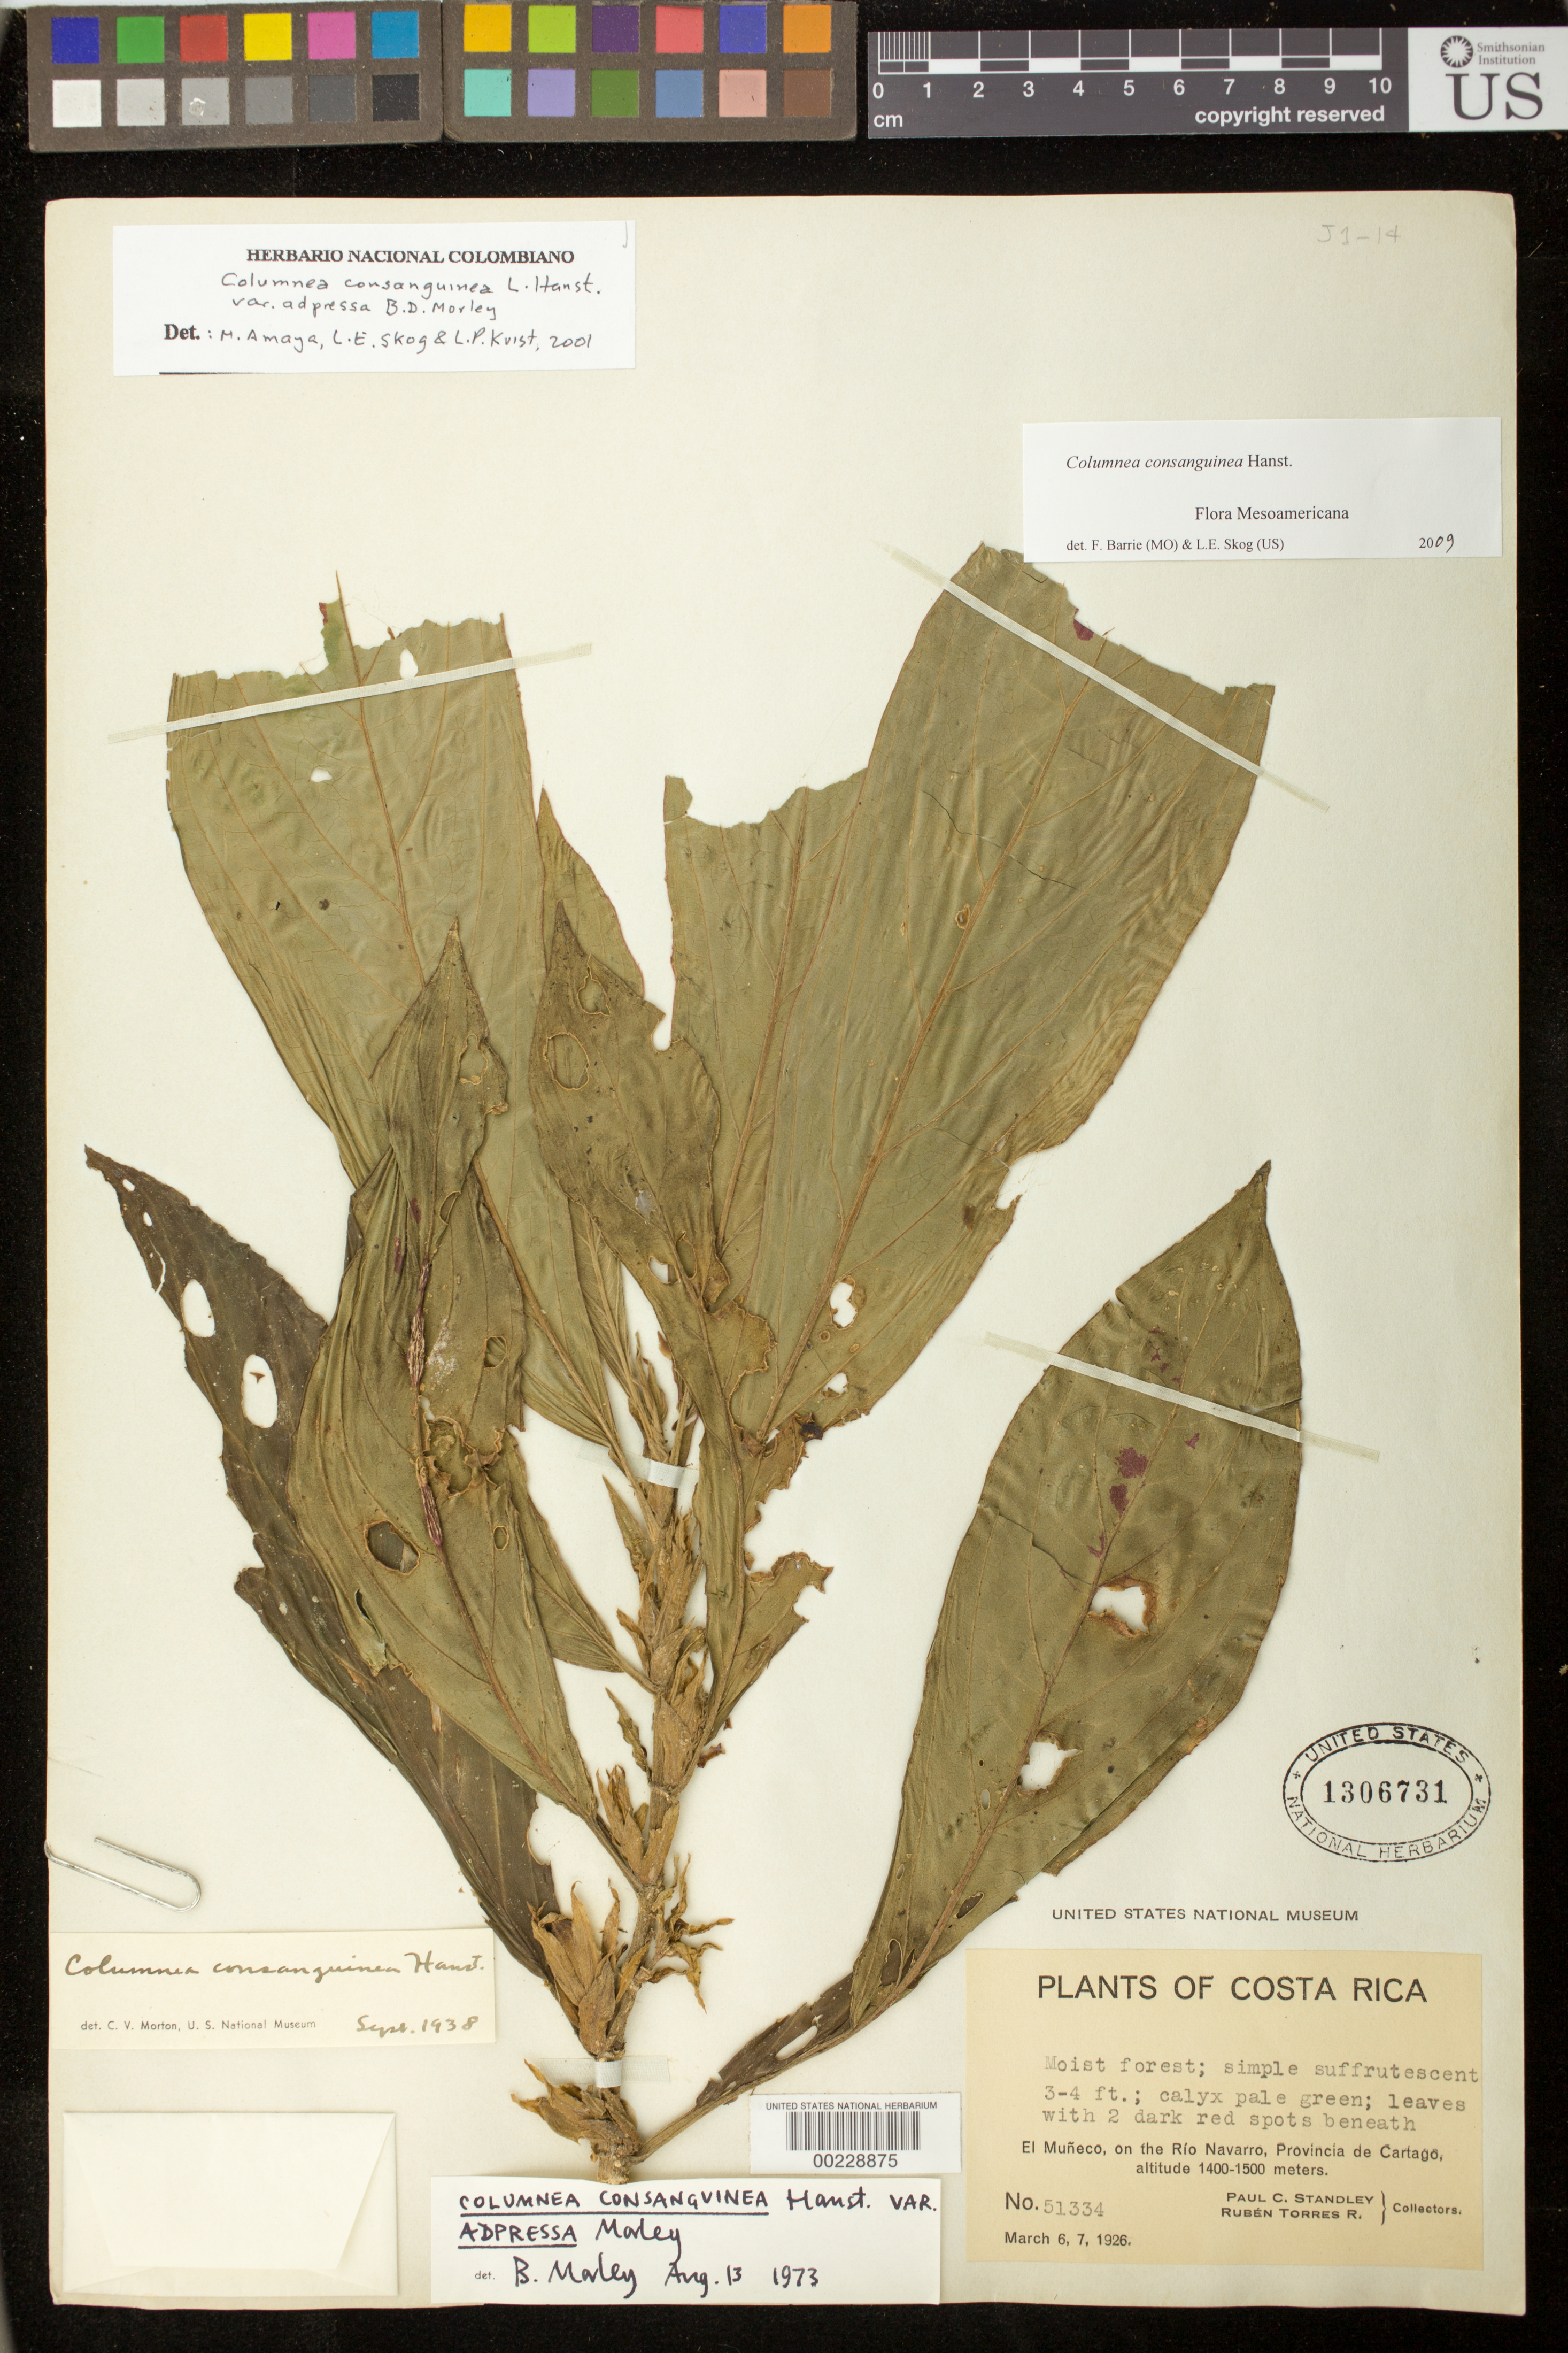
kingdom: Plantae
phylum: Tracheophyta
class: Magnoliopsida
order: Lamiales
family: Gesneriaceae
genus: Columnea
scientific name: Columnea consanguinea var. adpressa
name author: B.D. Morley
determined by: Amaya-Márquez, M.; et al.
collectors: P. C. Standley & R. Torres R.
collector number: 51334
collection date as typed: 6-7 Mar 1926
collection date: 1926-03-06/1926-03-07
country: Costa Rica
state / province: Cartago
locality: El Muñeco, on the Río Navarro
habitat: Moist forest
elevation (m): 1400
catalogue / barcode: US 1306731